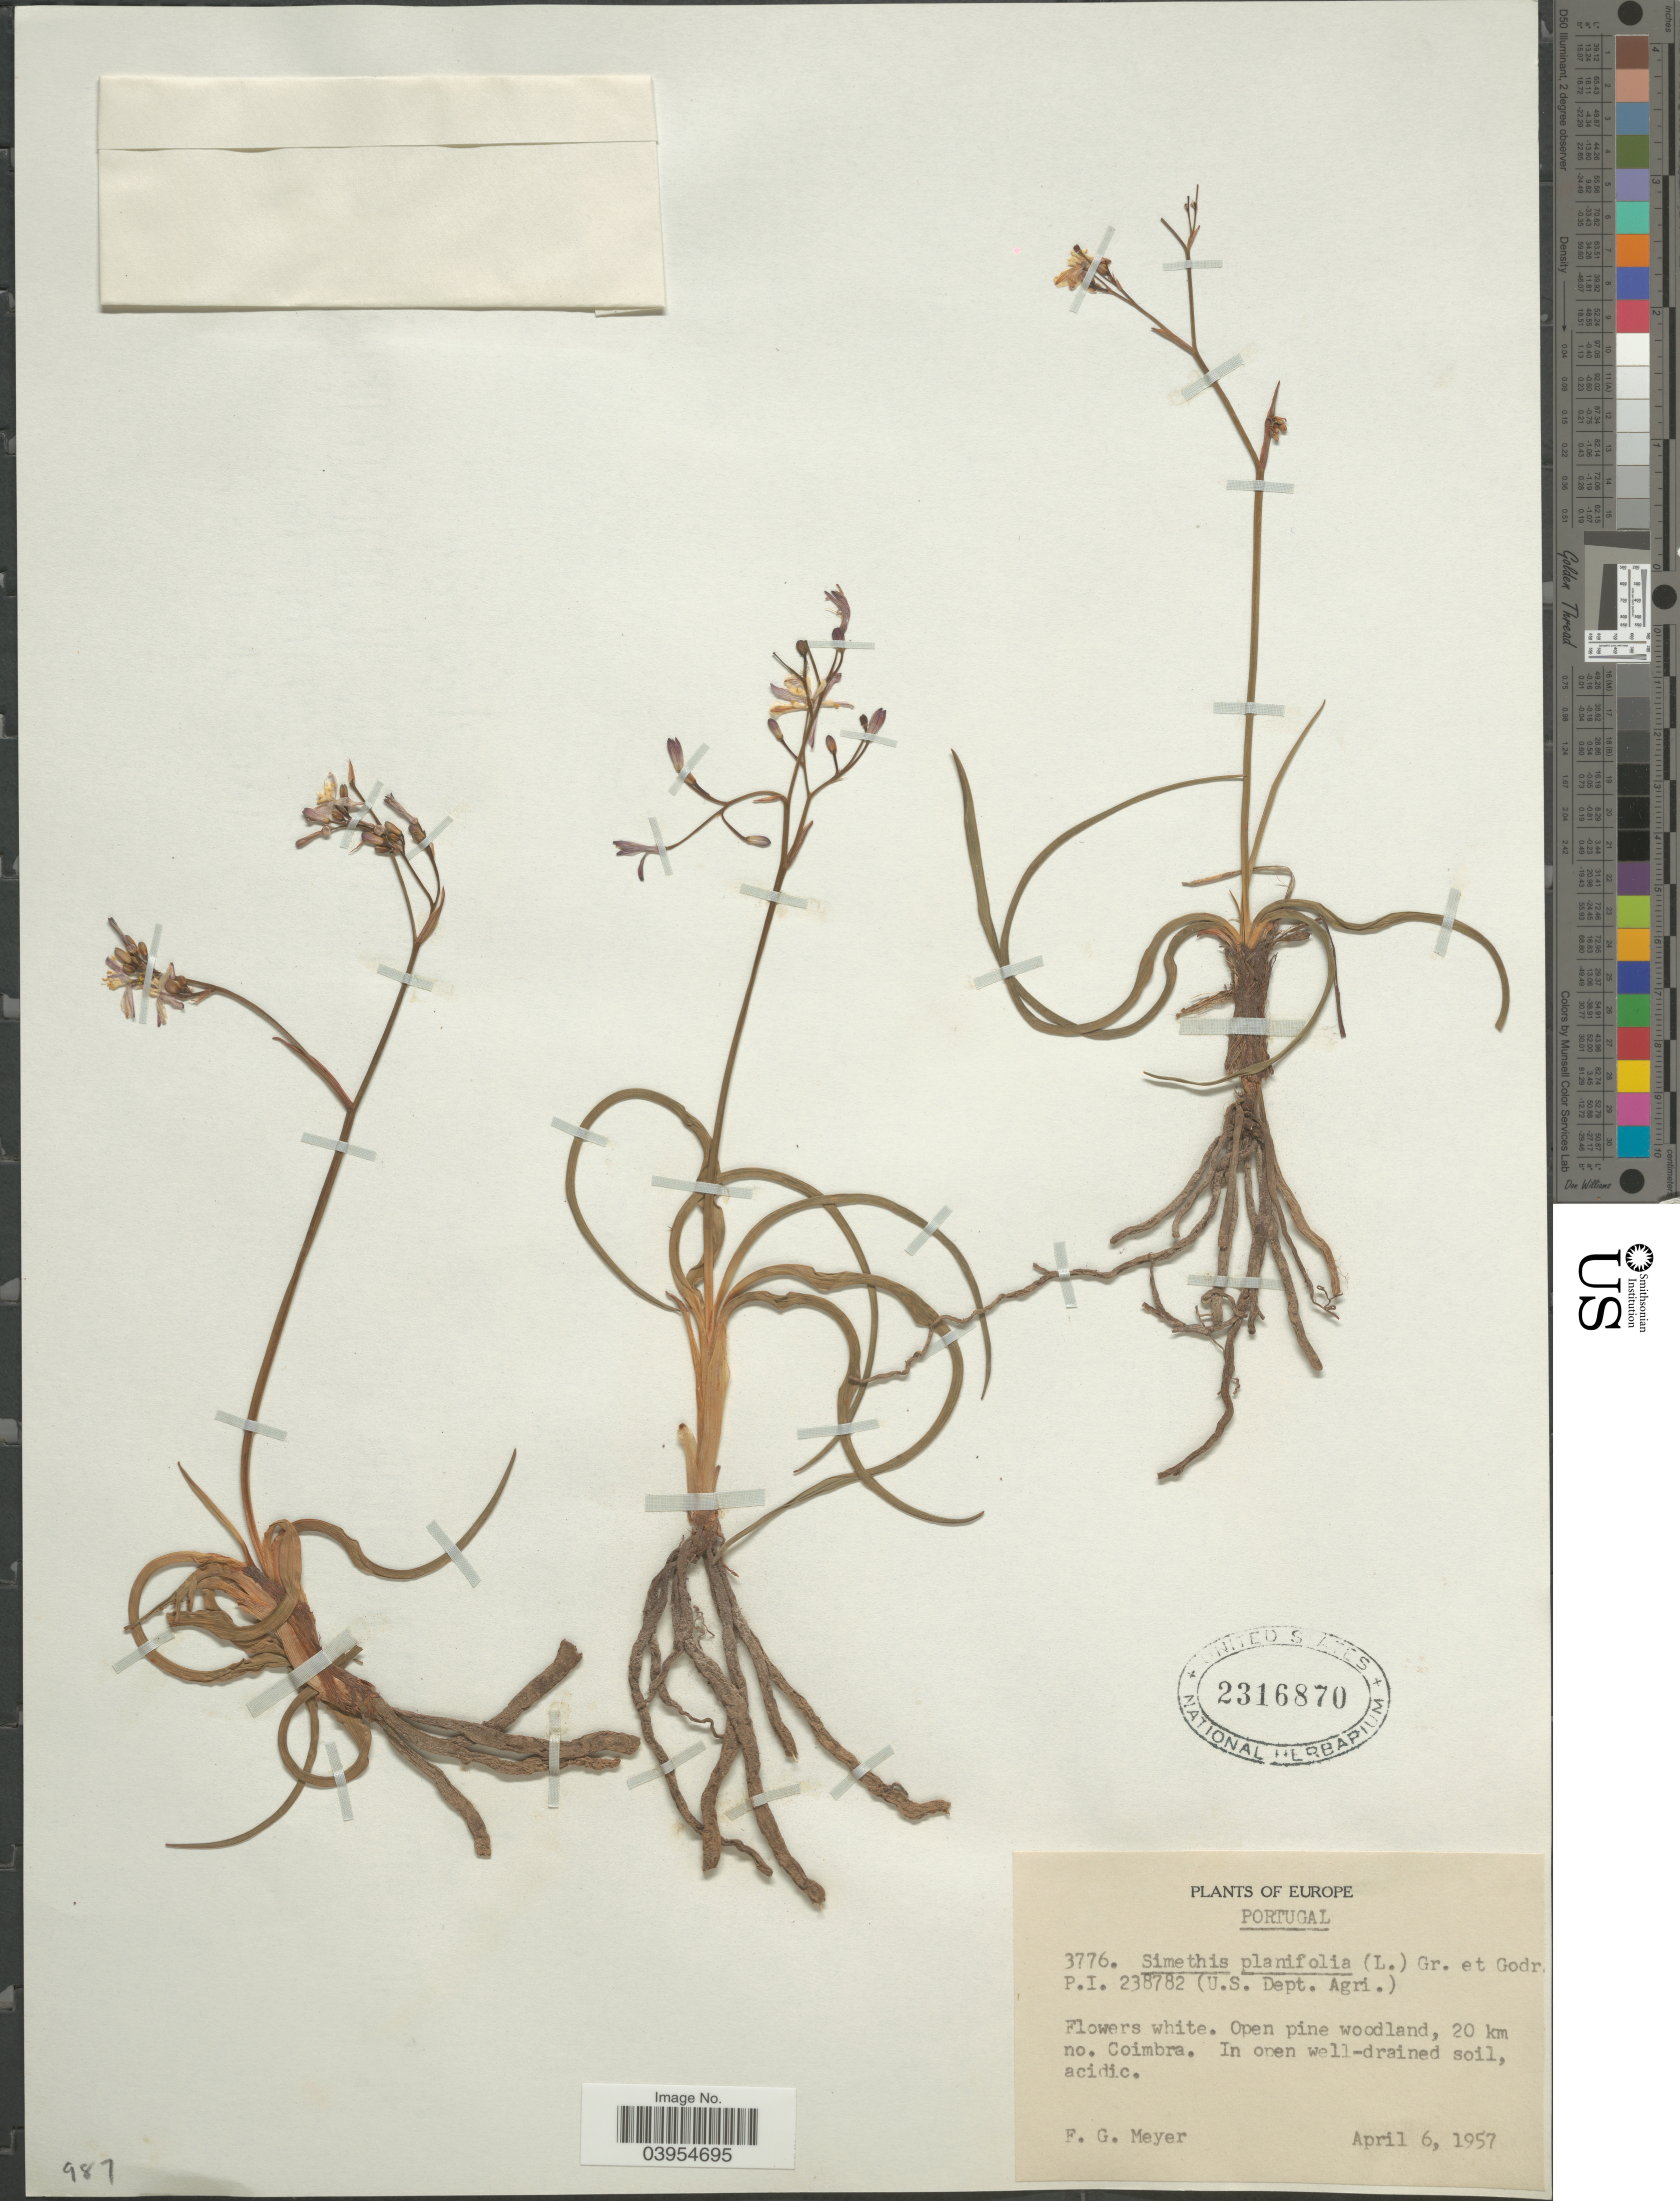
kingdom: Plantae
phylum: Tracheophyta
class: Liliopsida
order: Asparagales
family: Asphodelaceae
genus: Simethis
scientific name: Simethis bicolor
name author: Kunth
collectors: F. G. Meyer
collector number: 3776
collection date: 1957-04-06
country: Portugal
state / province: Coimbra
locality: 20 km no. Coimbra.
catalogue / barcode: US 2316870